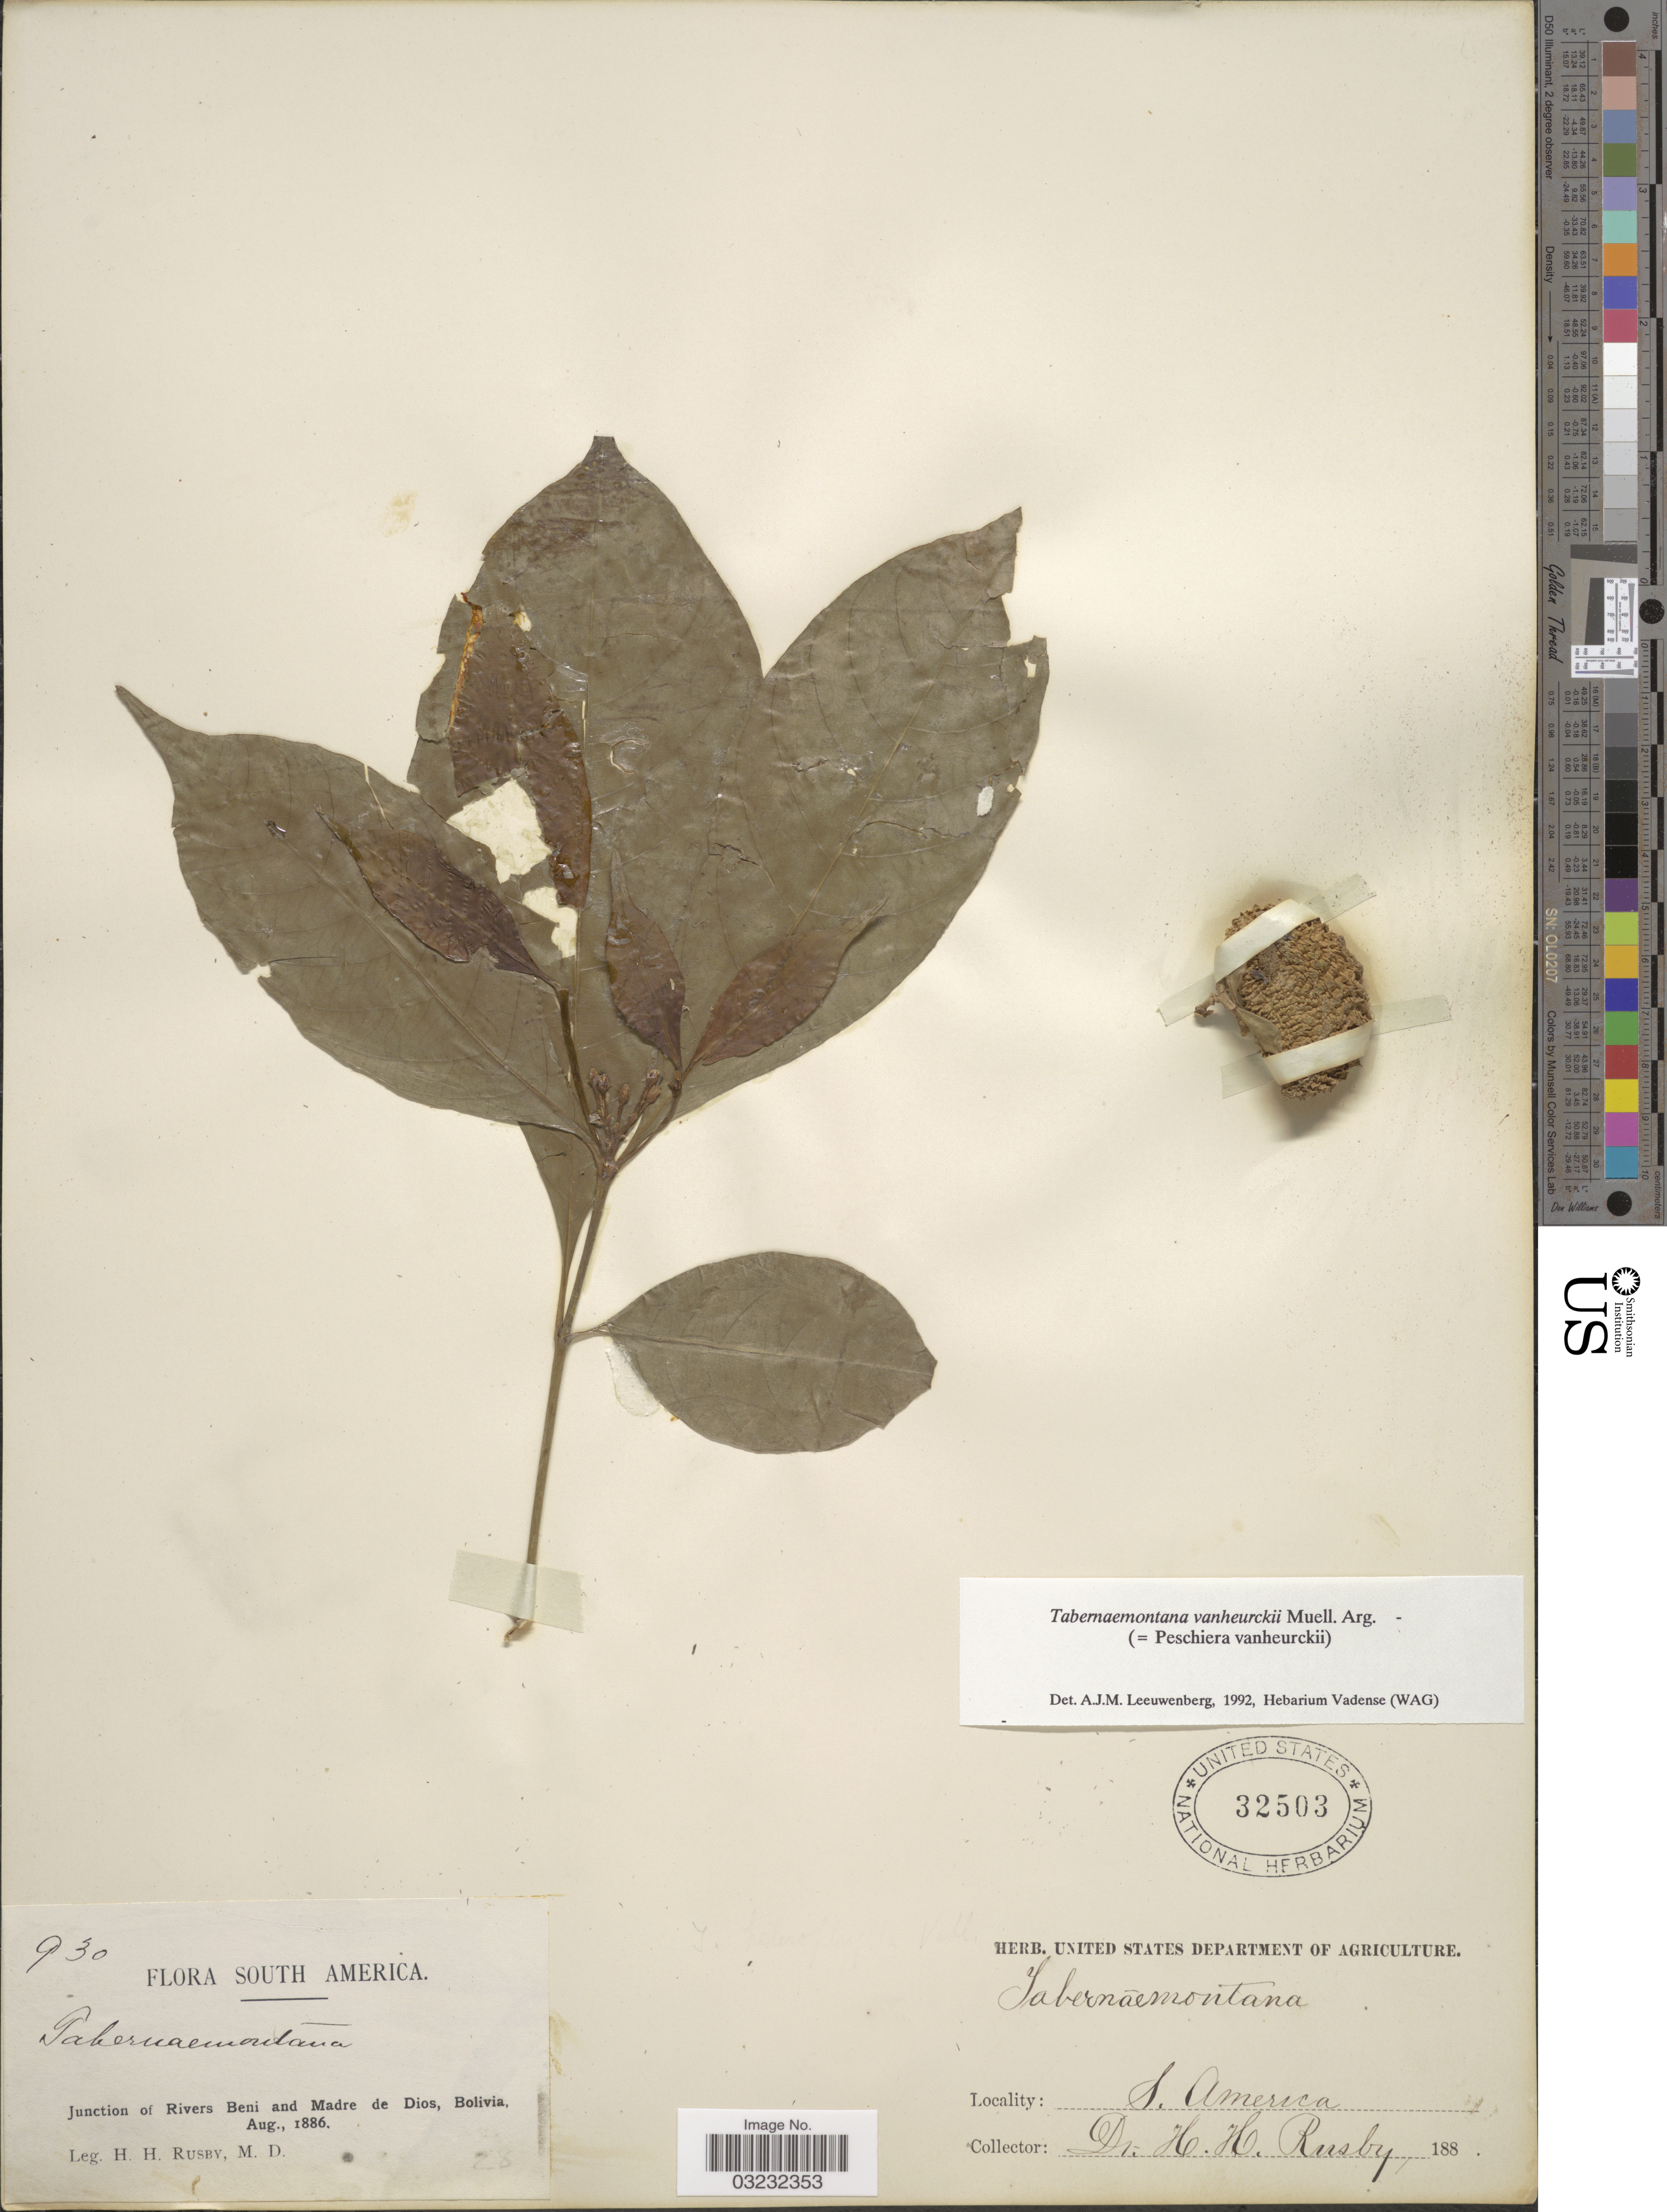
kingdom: Plantae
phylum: Tracheophyta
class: Magnoliopsida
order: Gentianales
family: Apocynaceae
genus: Tabernaemontana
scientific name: Tabernaemontana vanheurckii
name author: Müll. Arg.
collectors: H. H. Rusby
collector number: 930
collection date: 1886-08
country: Bolivia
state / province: Beni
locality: Junction of Rivers Beni and Madre de Dios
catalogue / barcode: US 32503